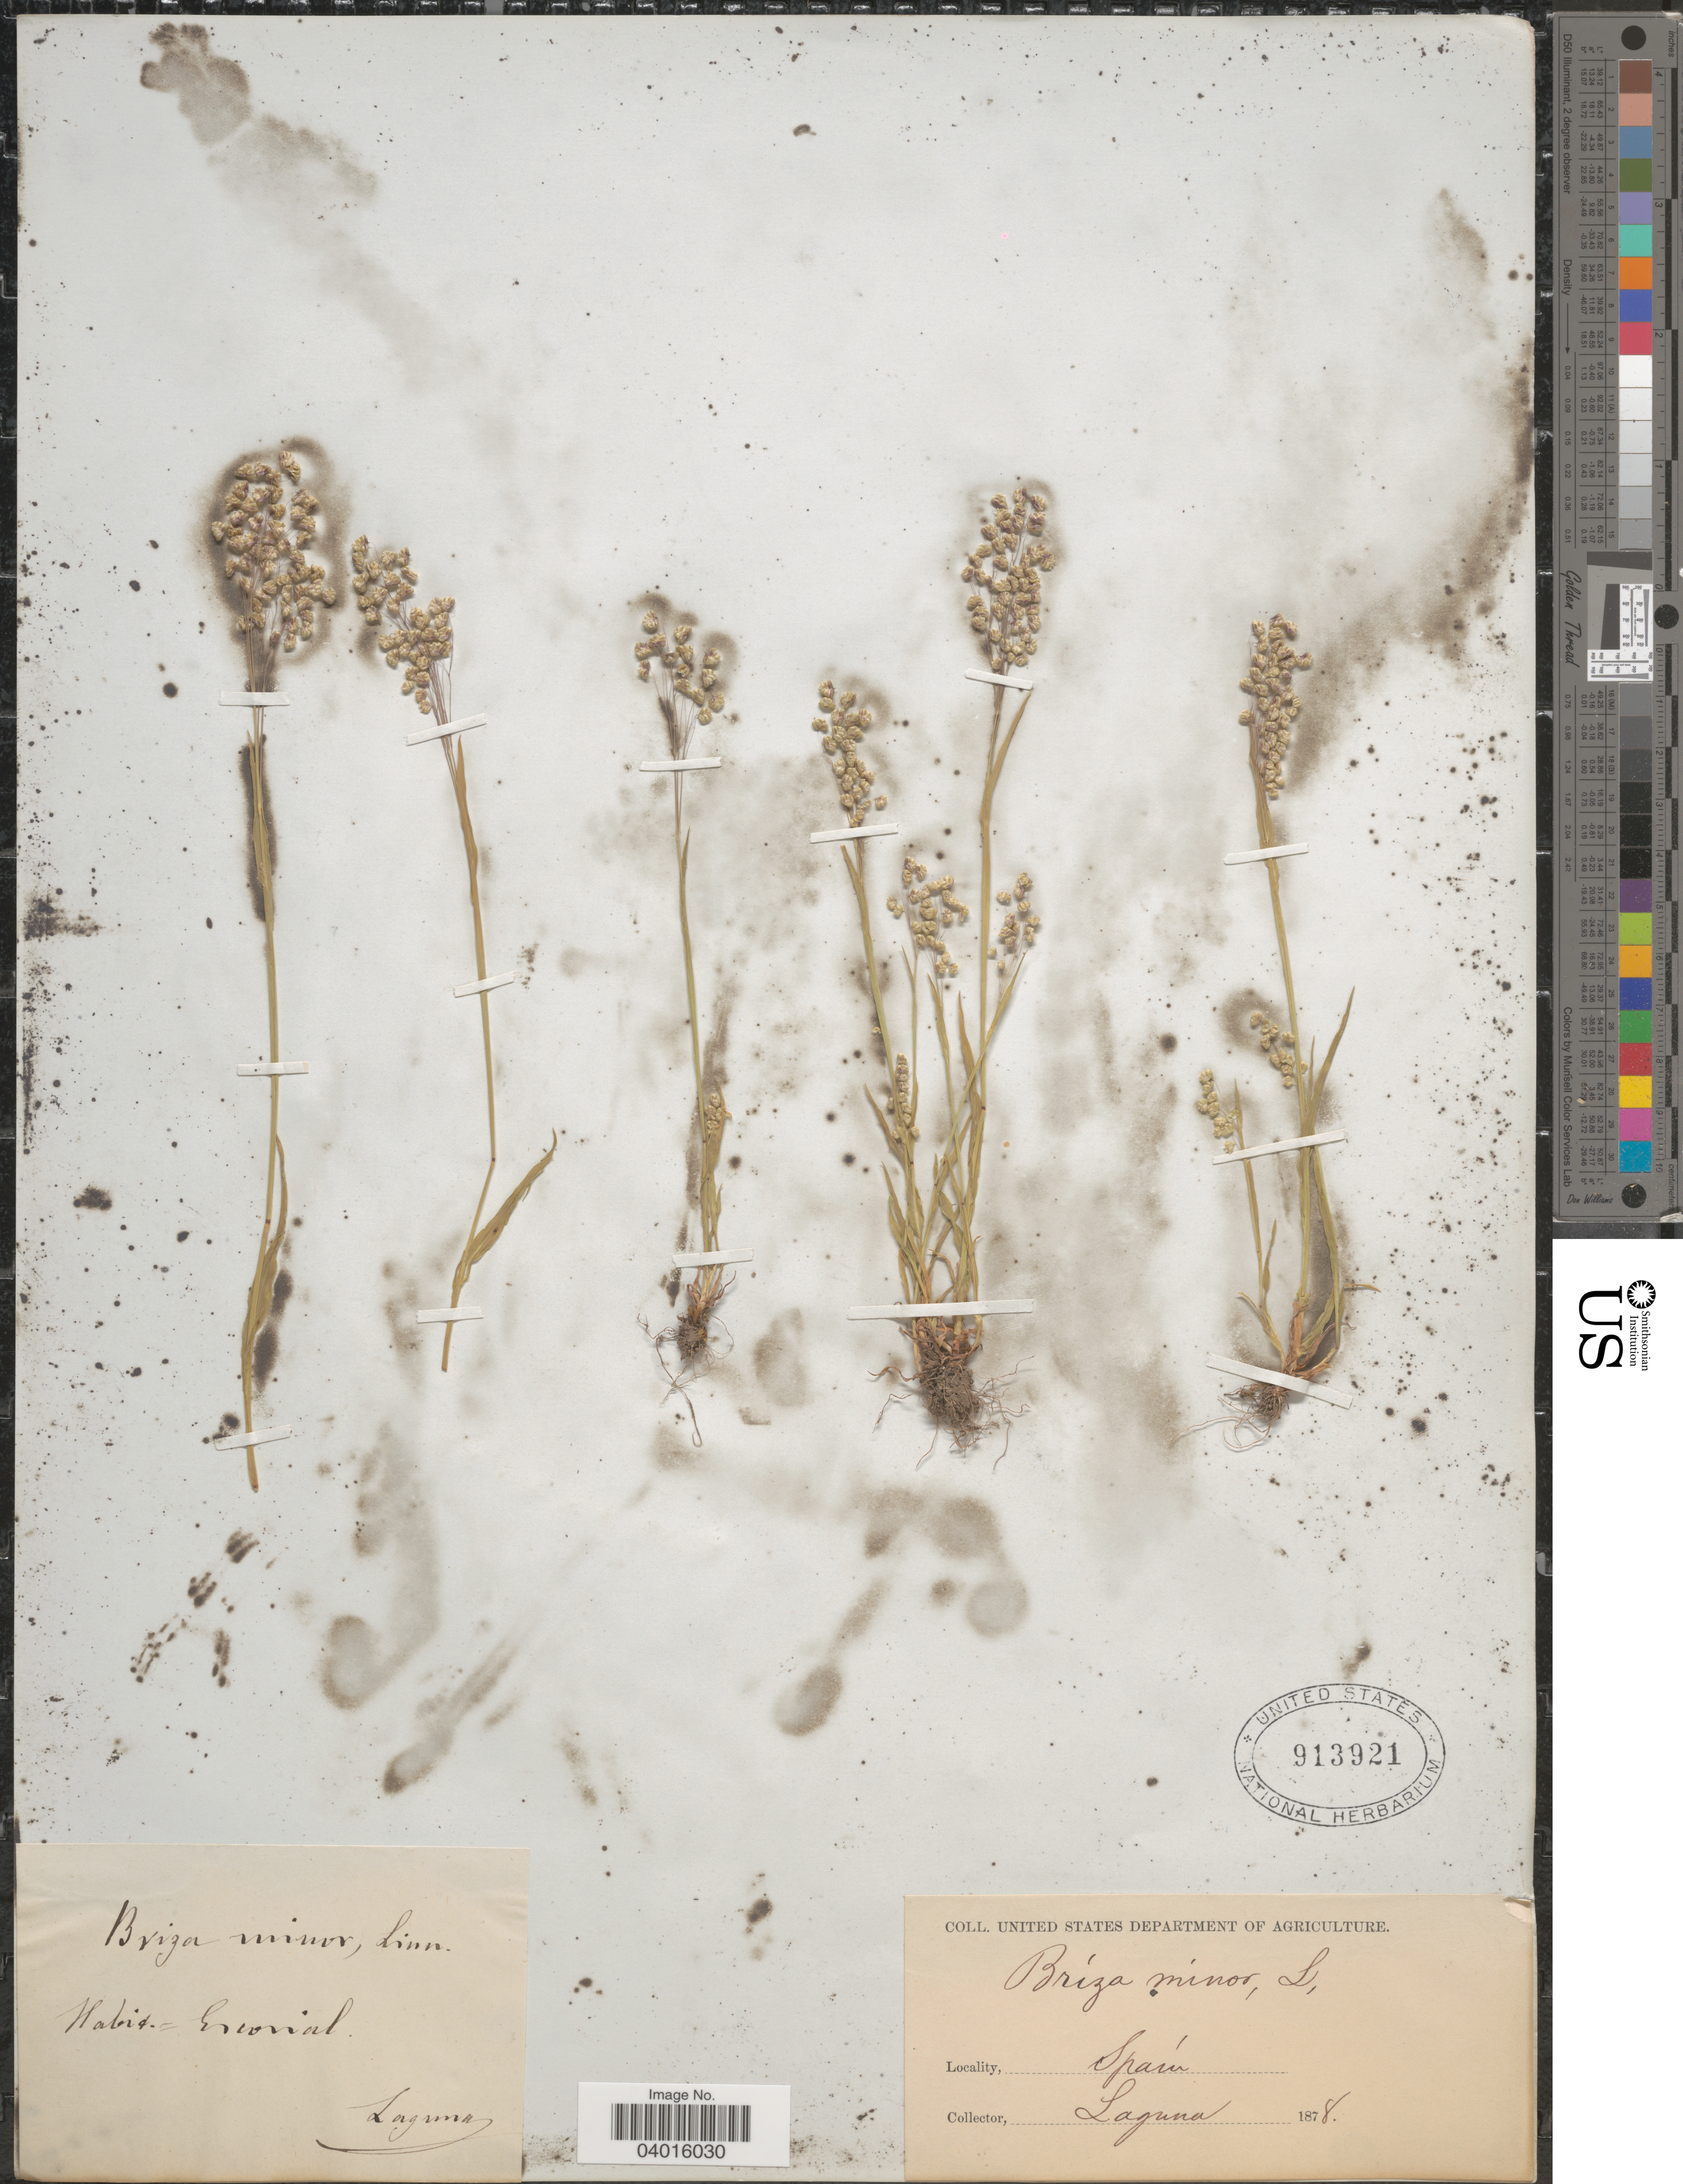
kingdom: Plantae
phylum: Tracheophyta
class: Liliopsida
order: Poales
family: Poaceae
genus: Briza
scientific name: Briza minor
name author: L.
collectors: -. Laguna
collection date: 1878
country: Spain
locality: Escorial.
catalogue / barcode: US 913921